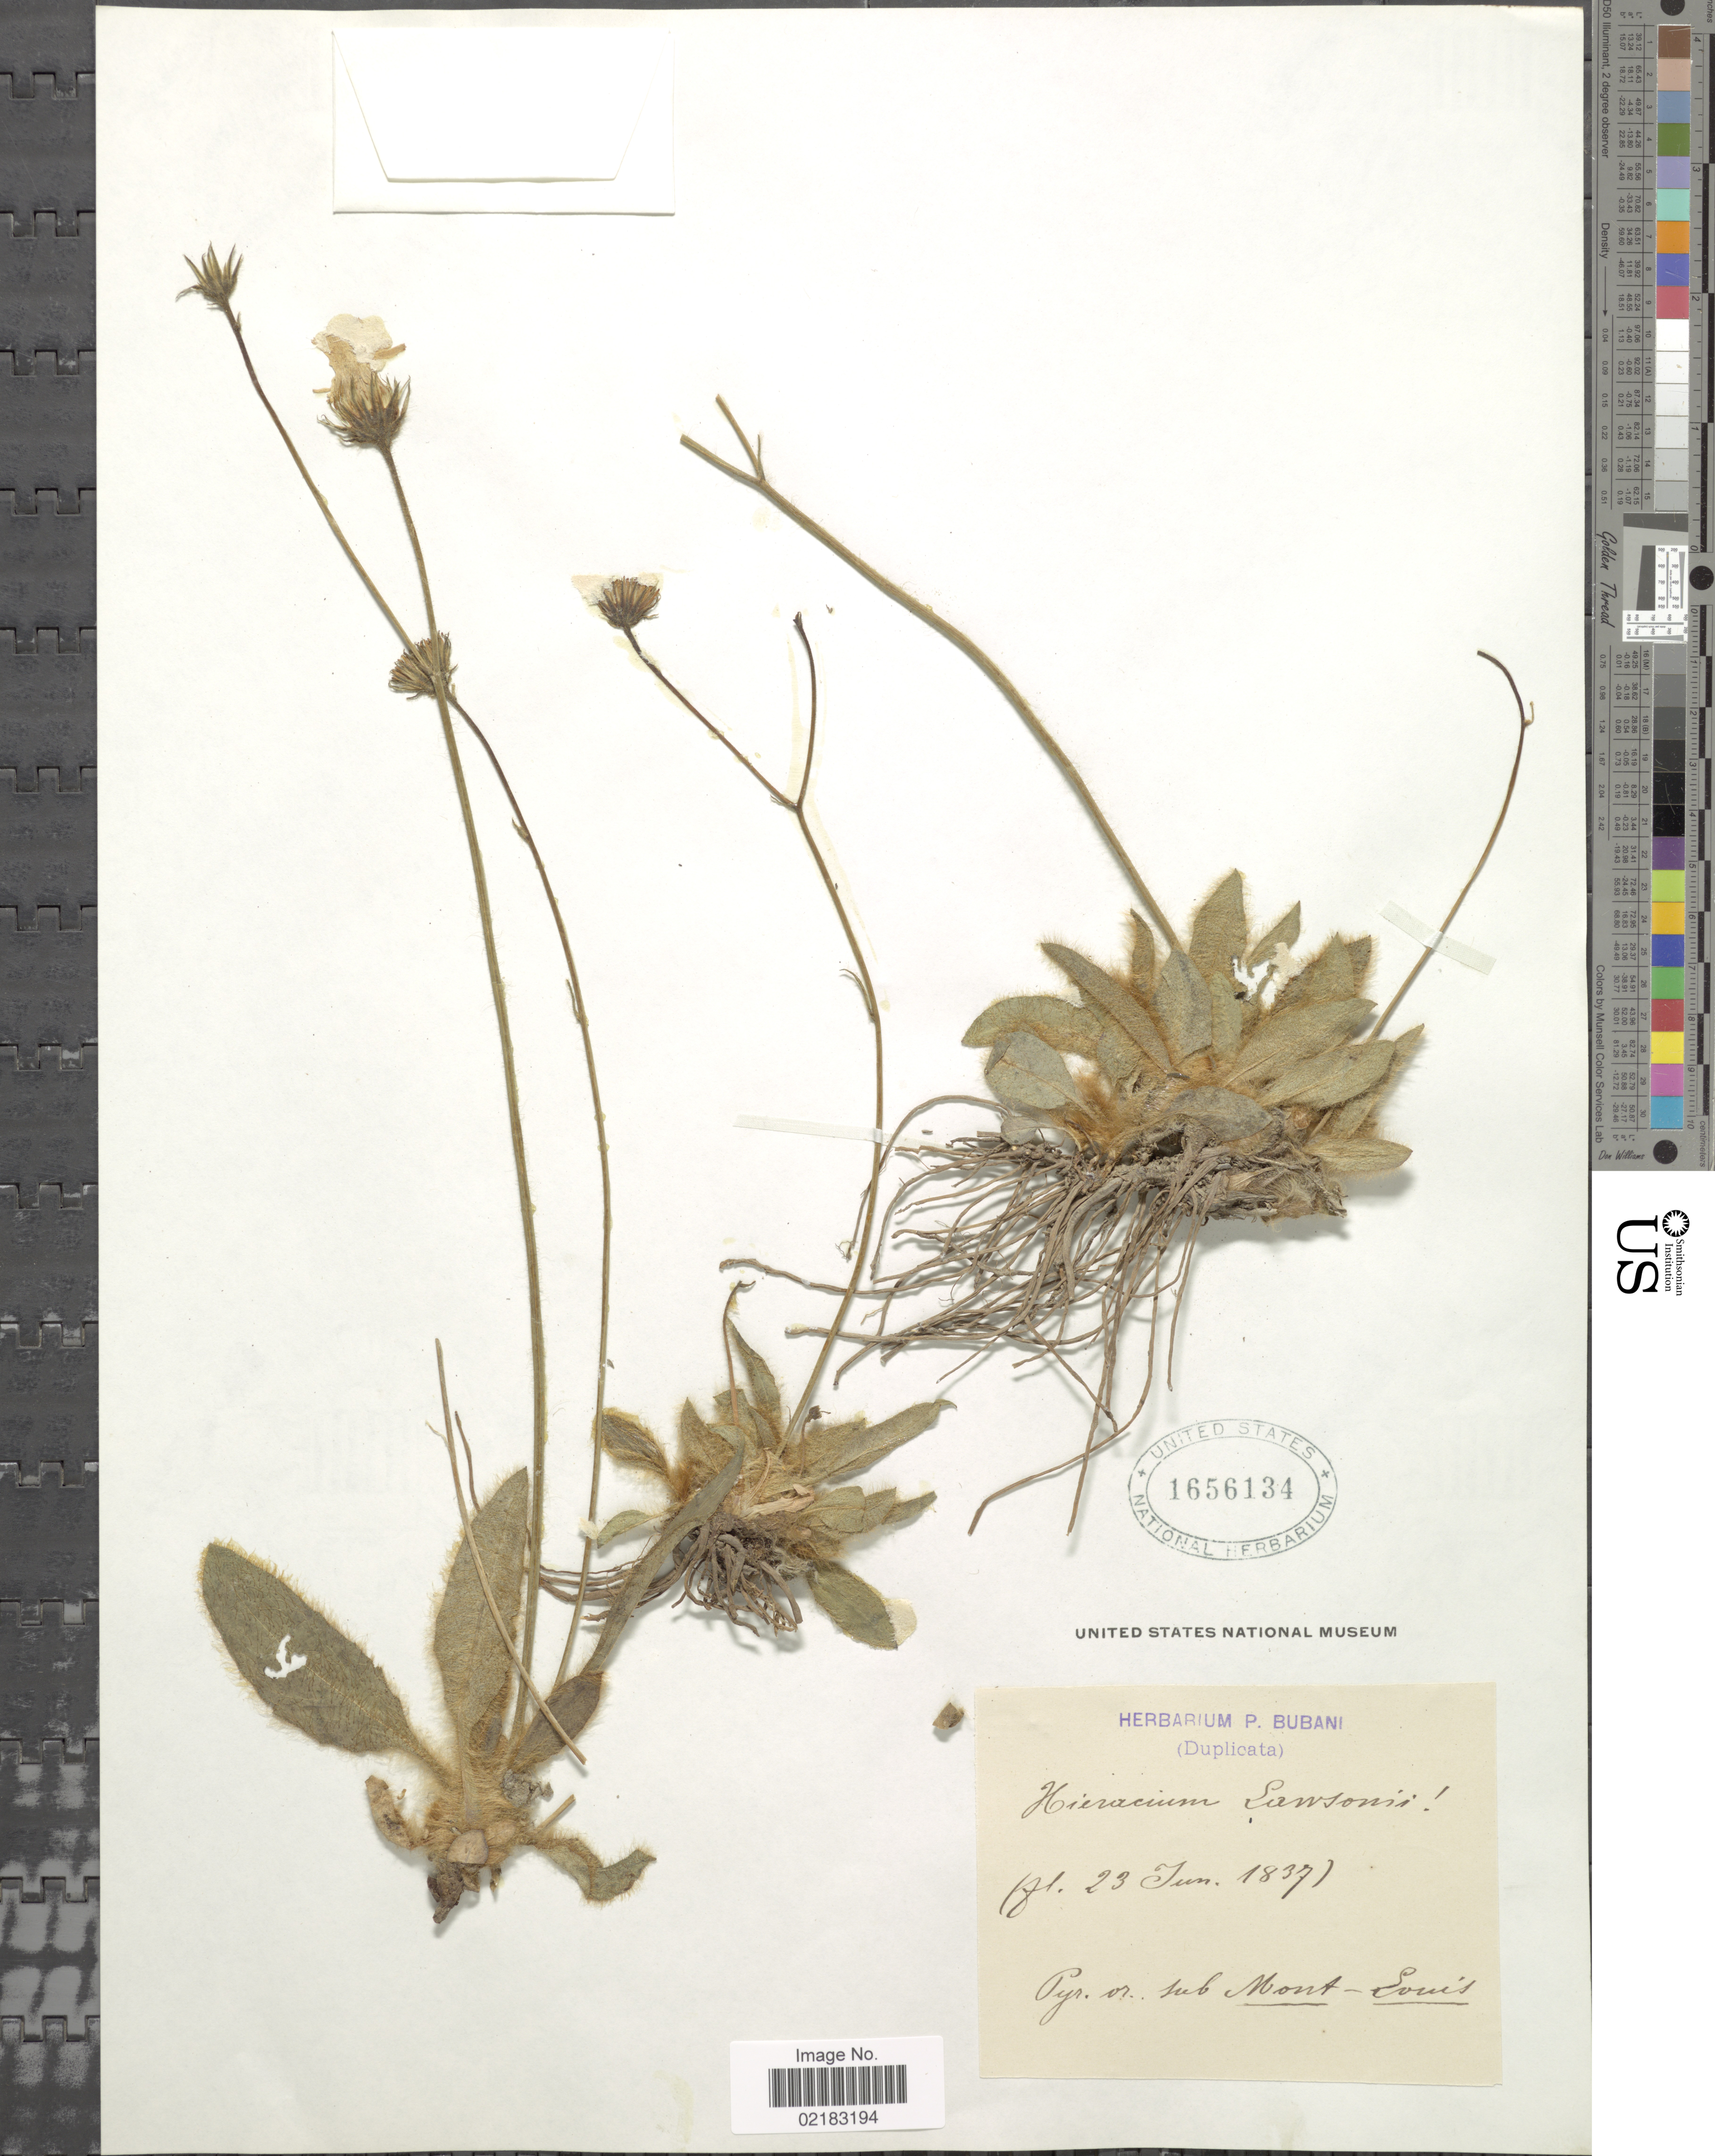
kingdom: Plantae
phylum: Tracheophyta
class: Magnoliopsida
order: Asterales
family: Asteraceae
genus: Hieracium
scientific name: Hieracium lawsonii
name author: Vill.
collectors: ex herb. P. Bubani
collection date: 1837-06-23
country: France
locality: Pyr.vr. sub. Mont Louis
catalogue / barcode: US 1656134